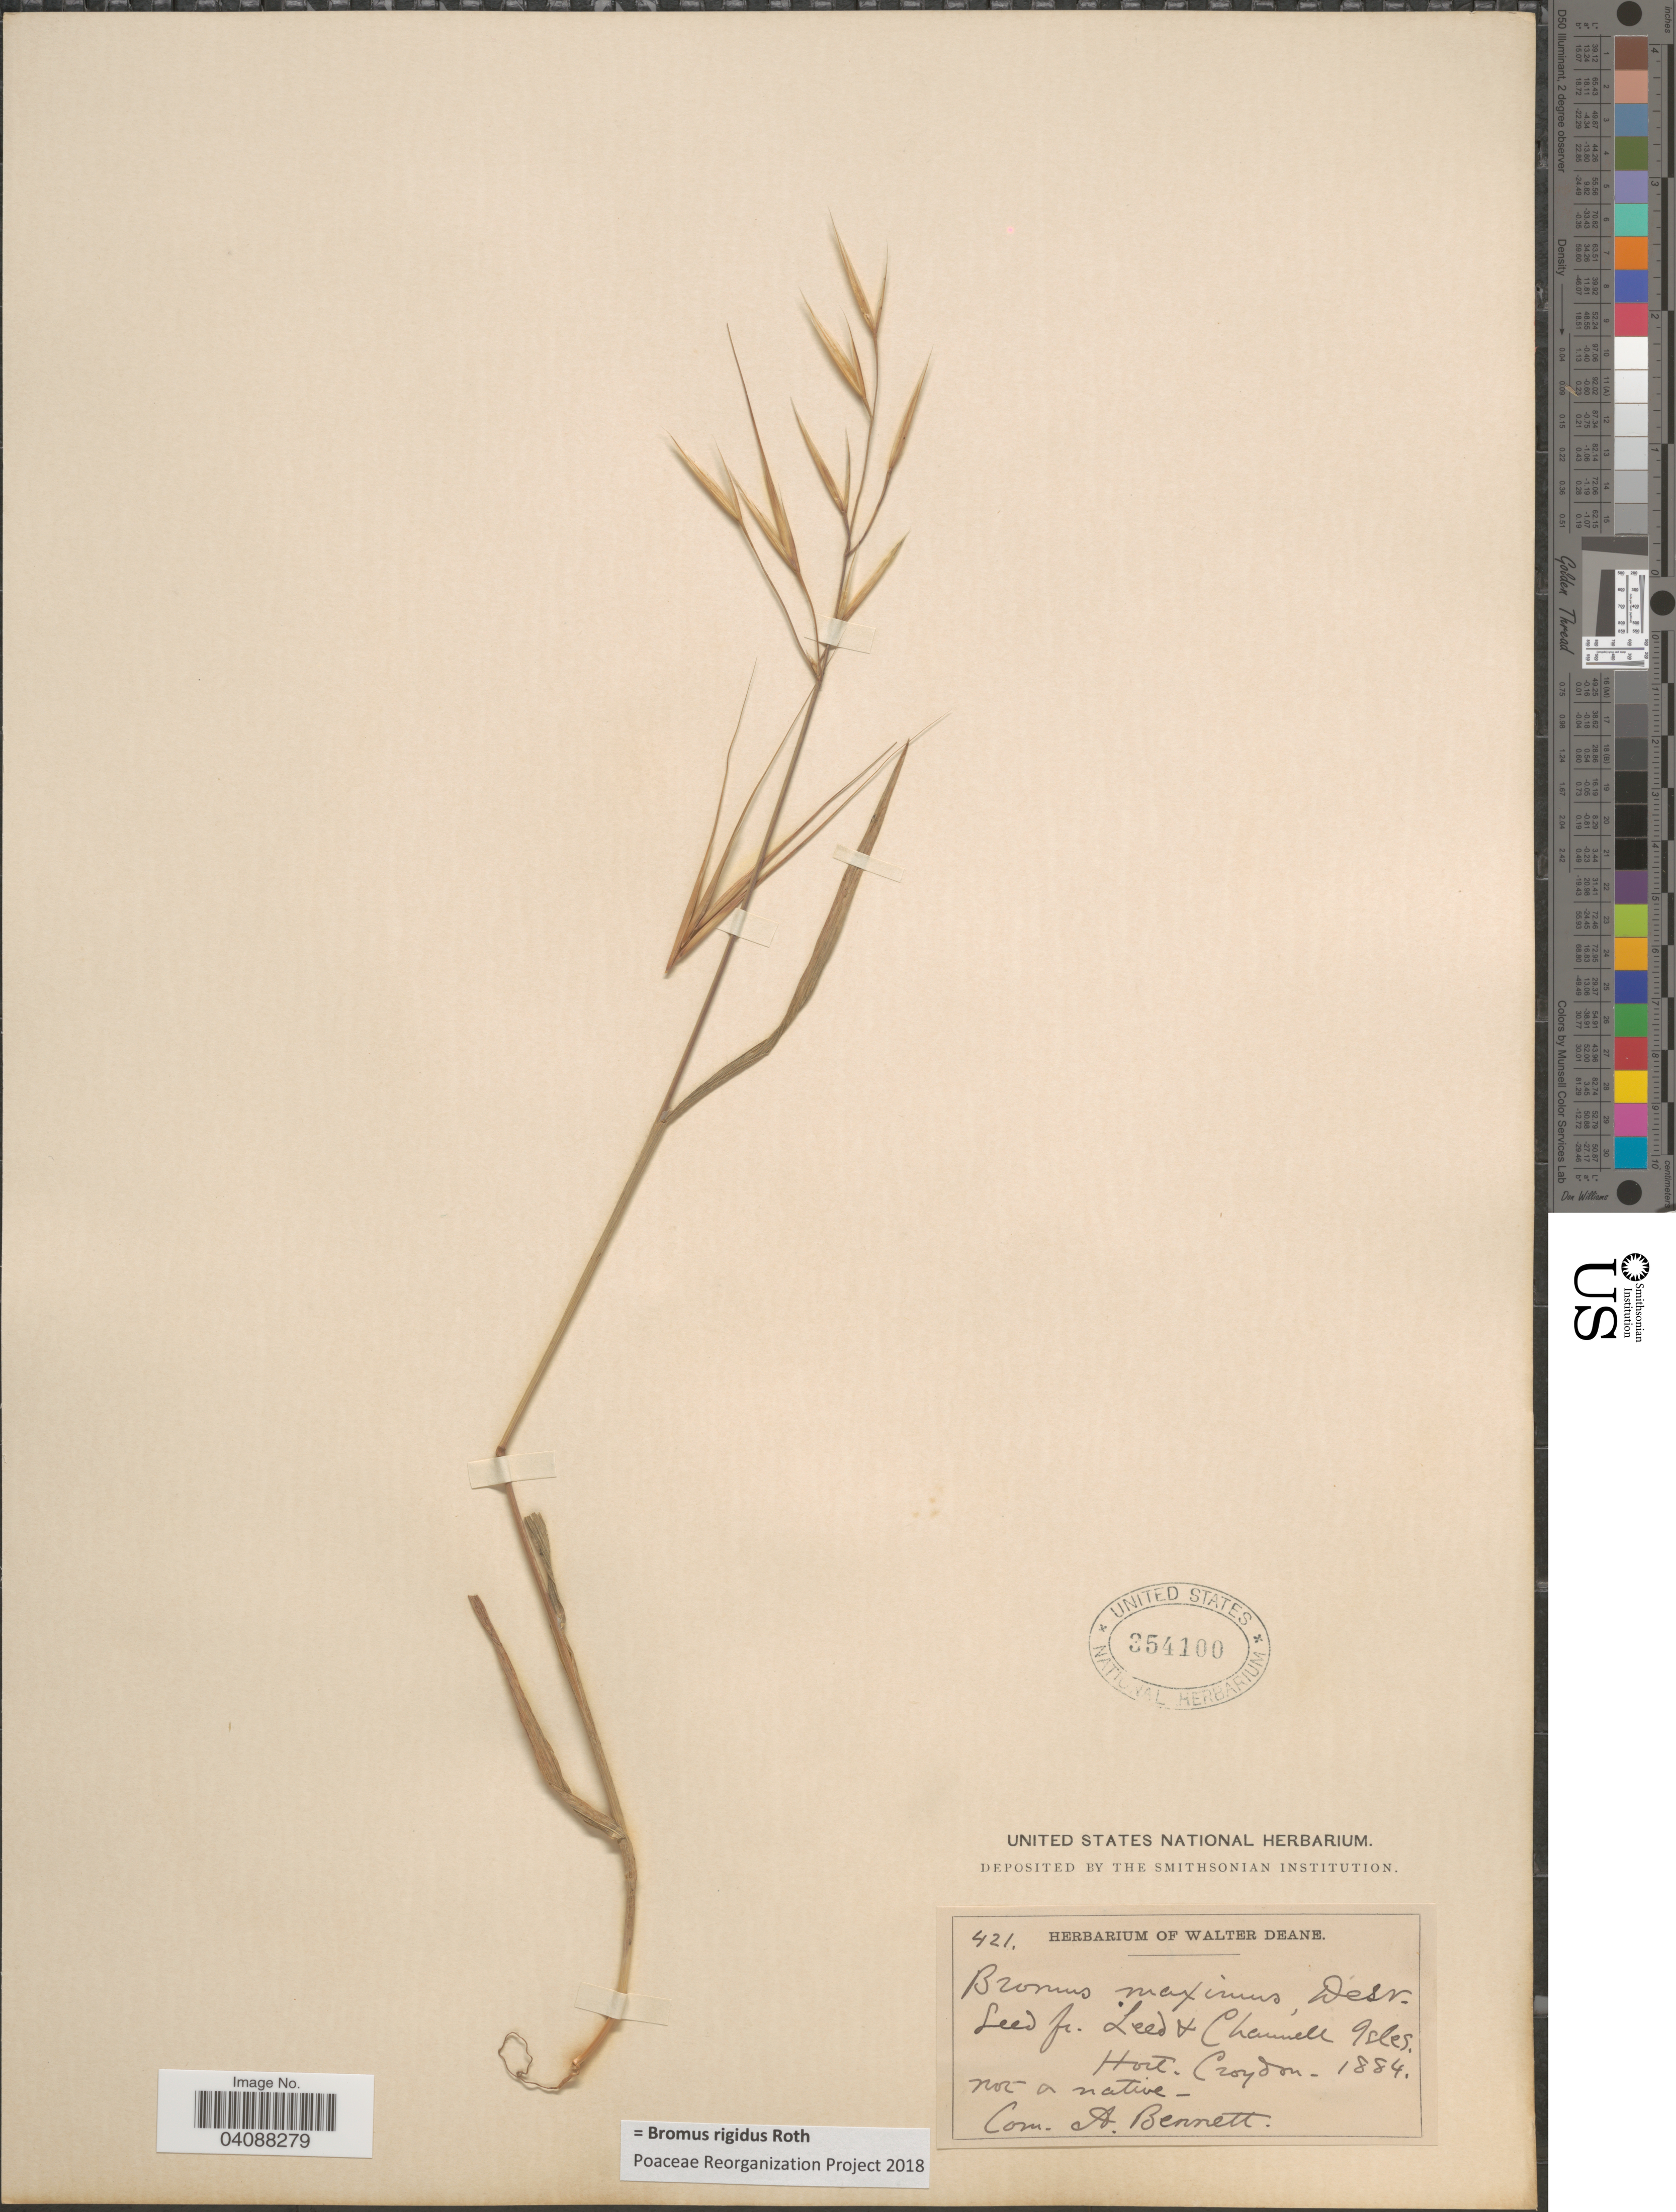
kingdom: Plantae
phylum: Tracheophyta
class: Liliopsida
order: Poales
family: Poaceae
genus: Bromus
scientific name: Bromus rigidus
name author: Roth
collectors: Ex herb. Walter Deane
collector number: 421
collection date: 1884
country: United Kingdom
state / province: England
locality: Hort. Croydon.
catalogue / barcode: US 354100